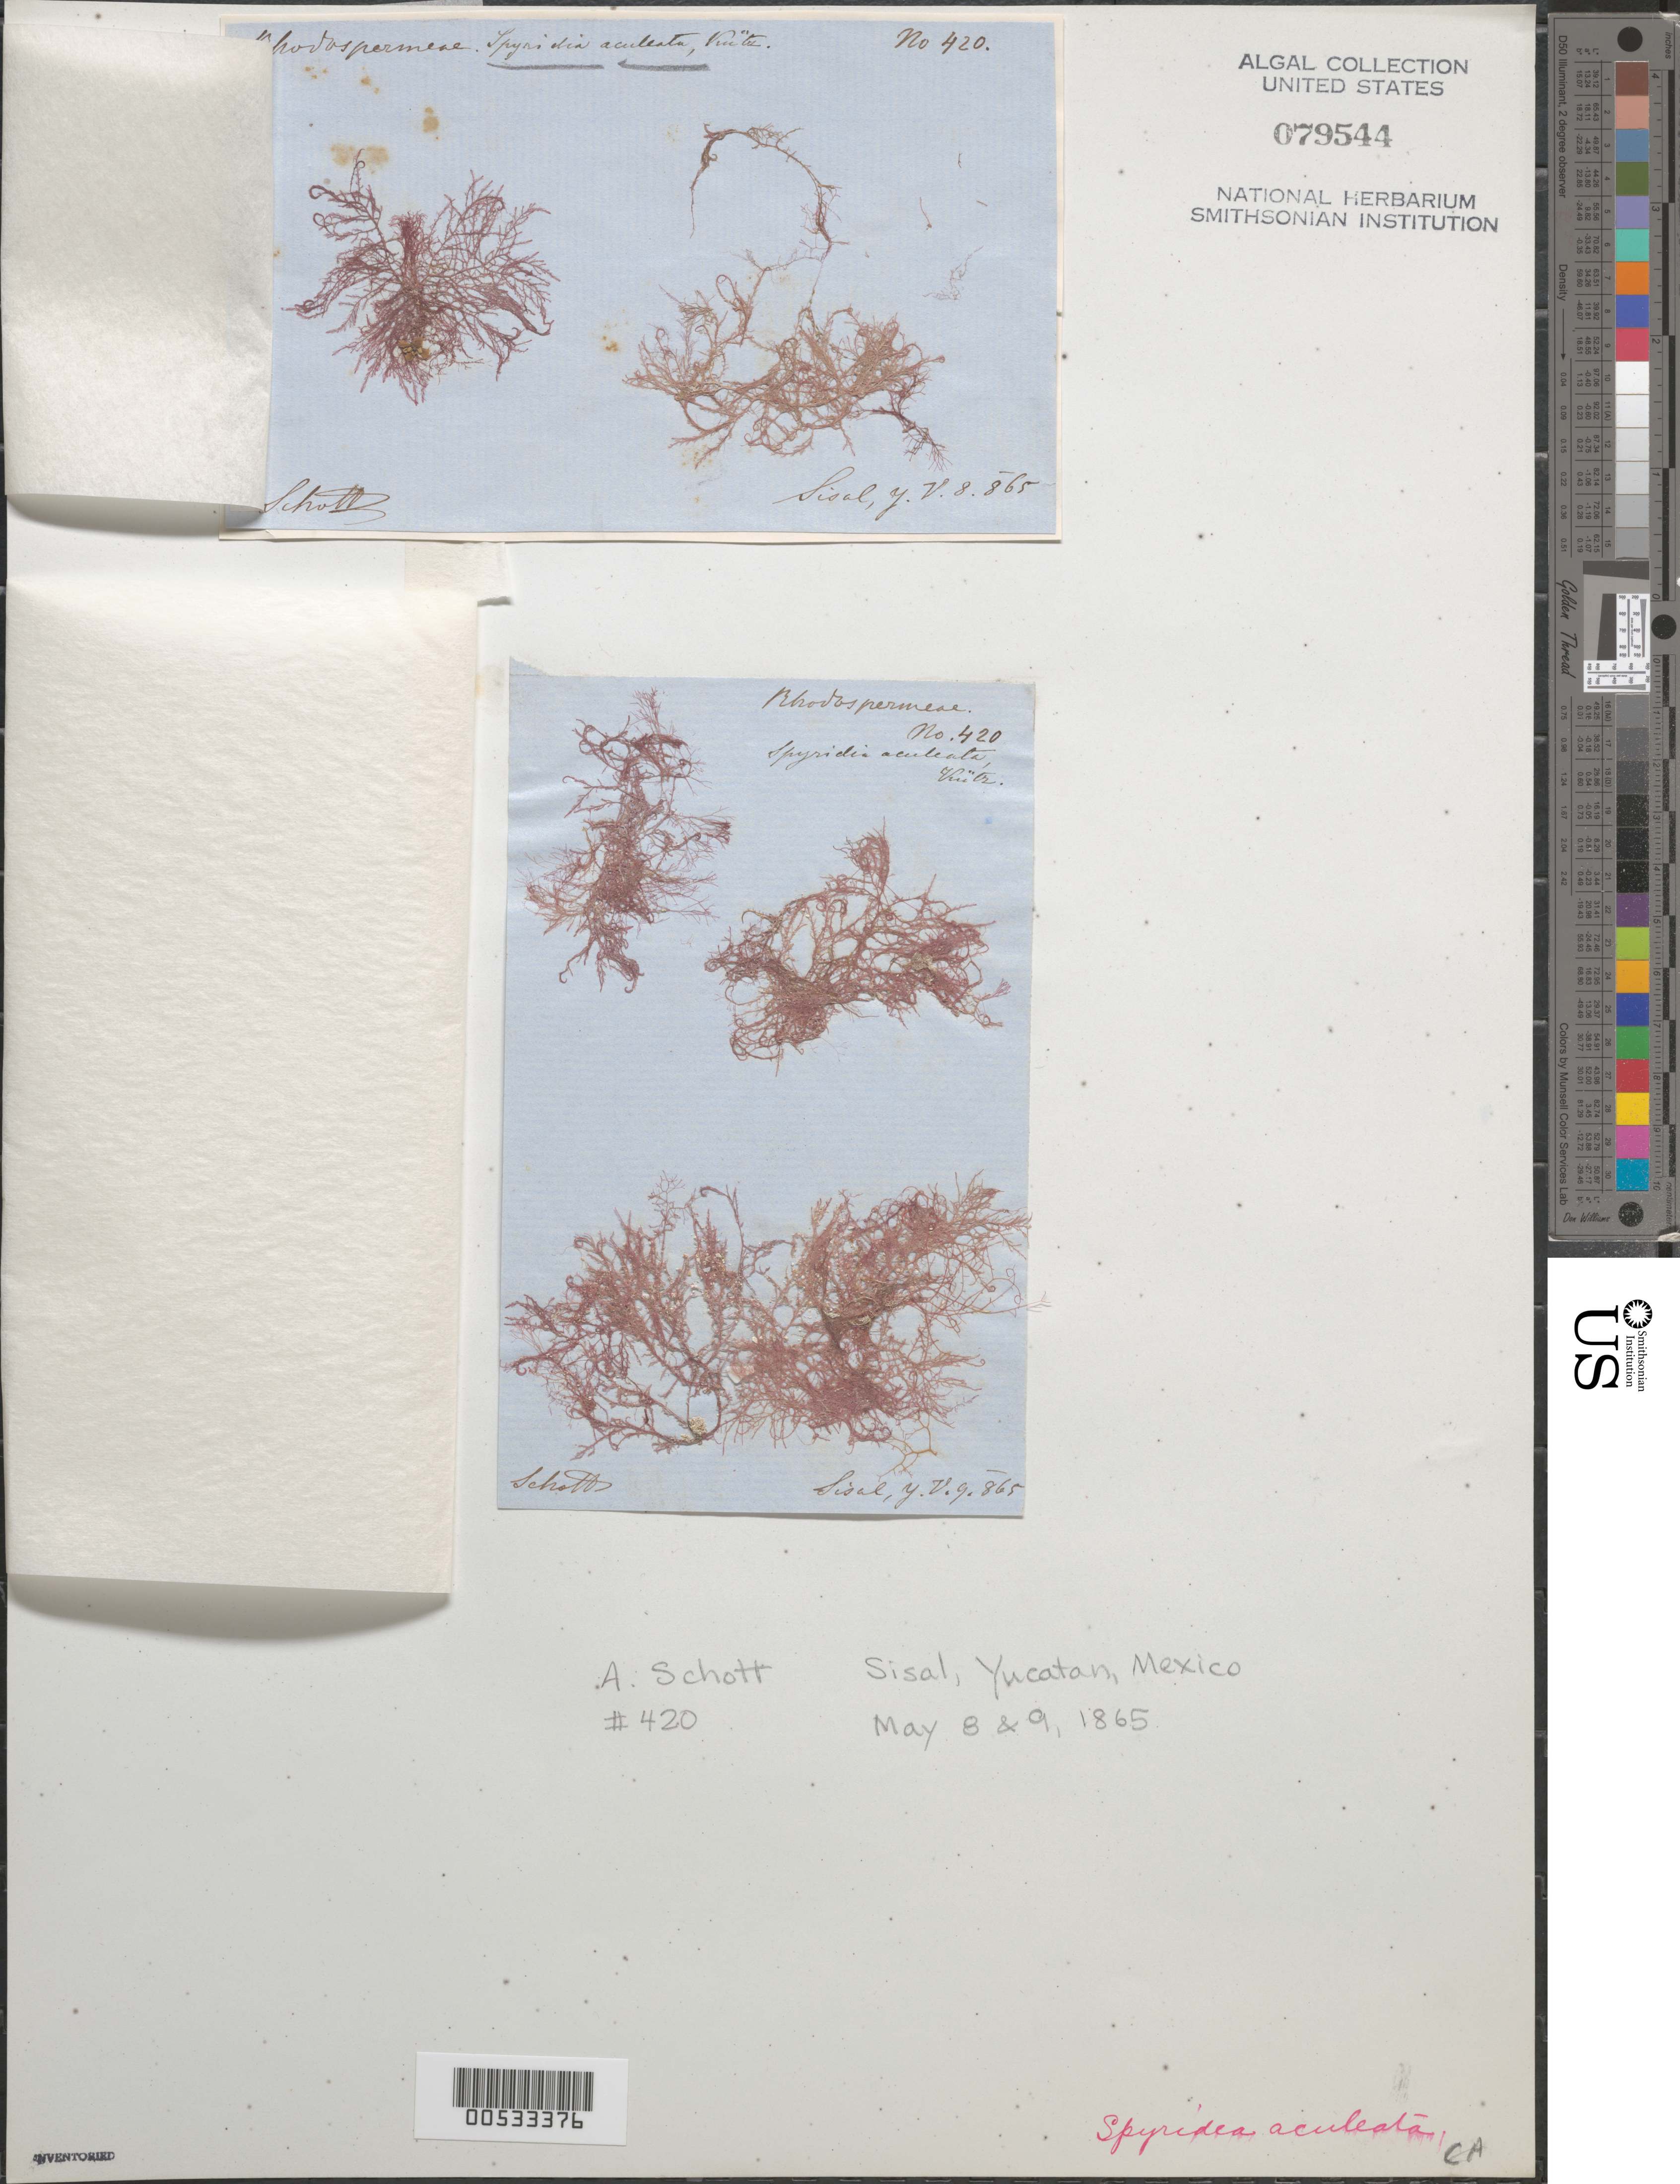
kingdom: Plantae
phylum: Rhodophyta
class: Florideophyceae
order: Ceramiales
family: Spyridiaceae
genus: Spyridia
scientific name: Spyridia aculeata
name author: (C. Agardh ex Decne.) Kütz.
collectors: A. C. V. Schott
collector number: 420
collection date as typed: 08 May 1865 AND 09 May 1865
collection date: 1865-05-08,1865-05-09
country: Mexico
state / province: Yucatan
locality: Sisal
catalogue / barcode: US 79544